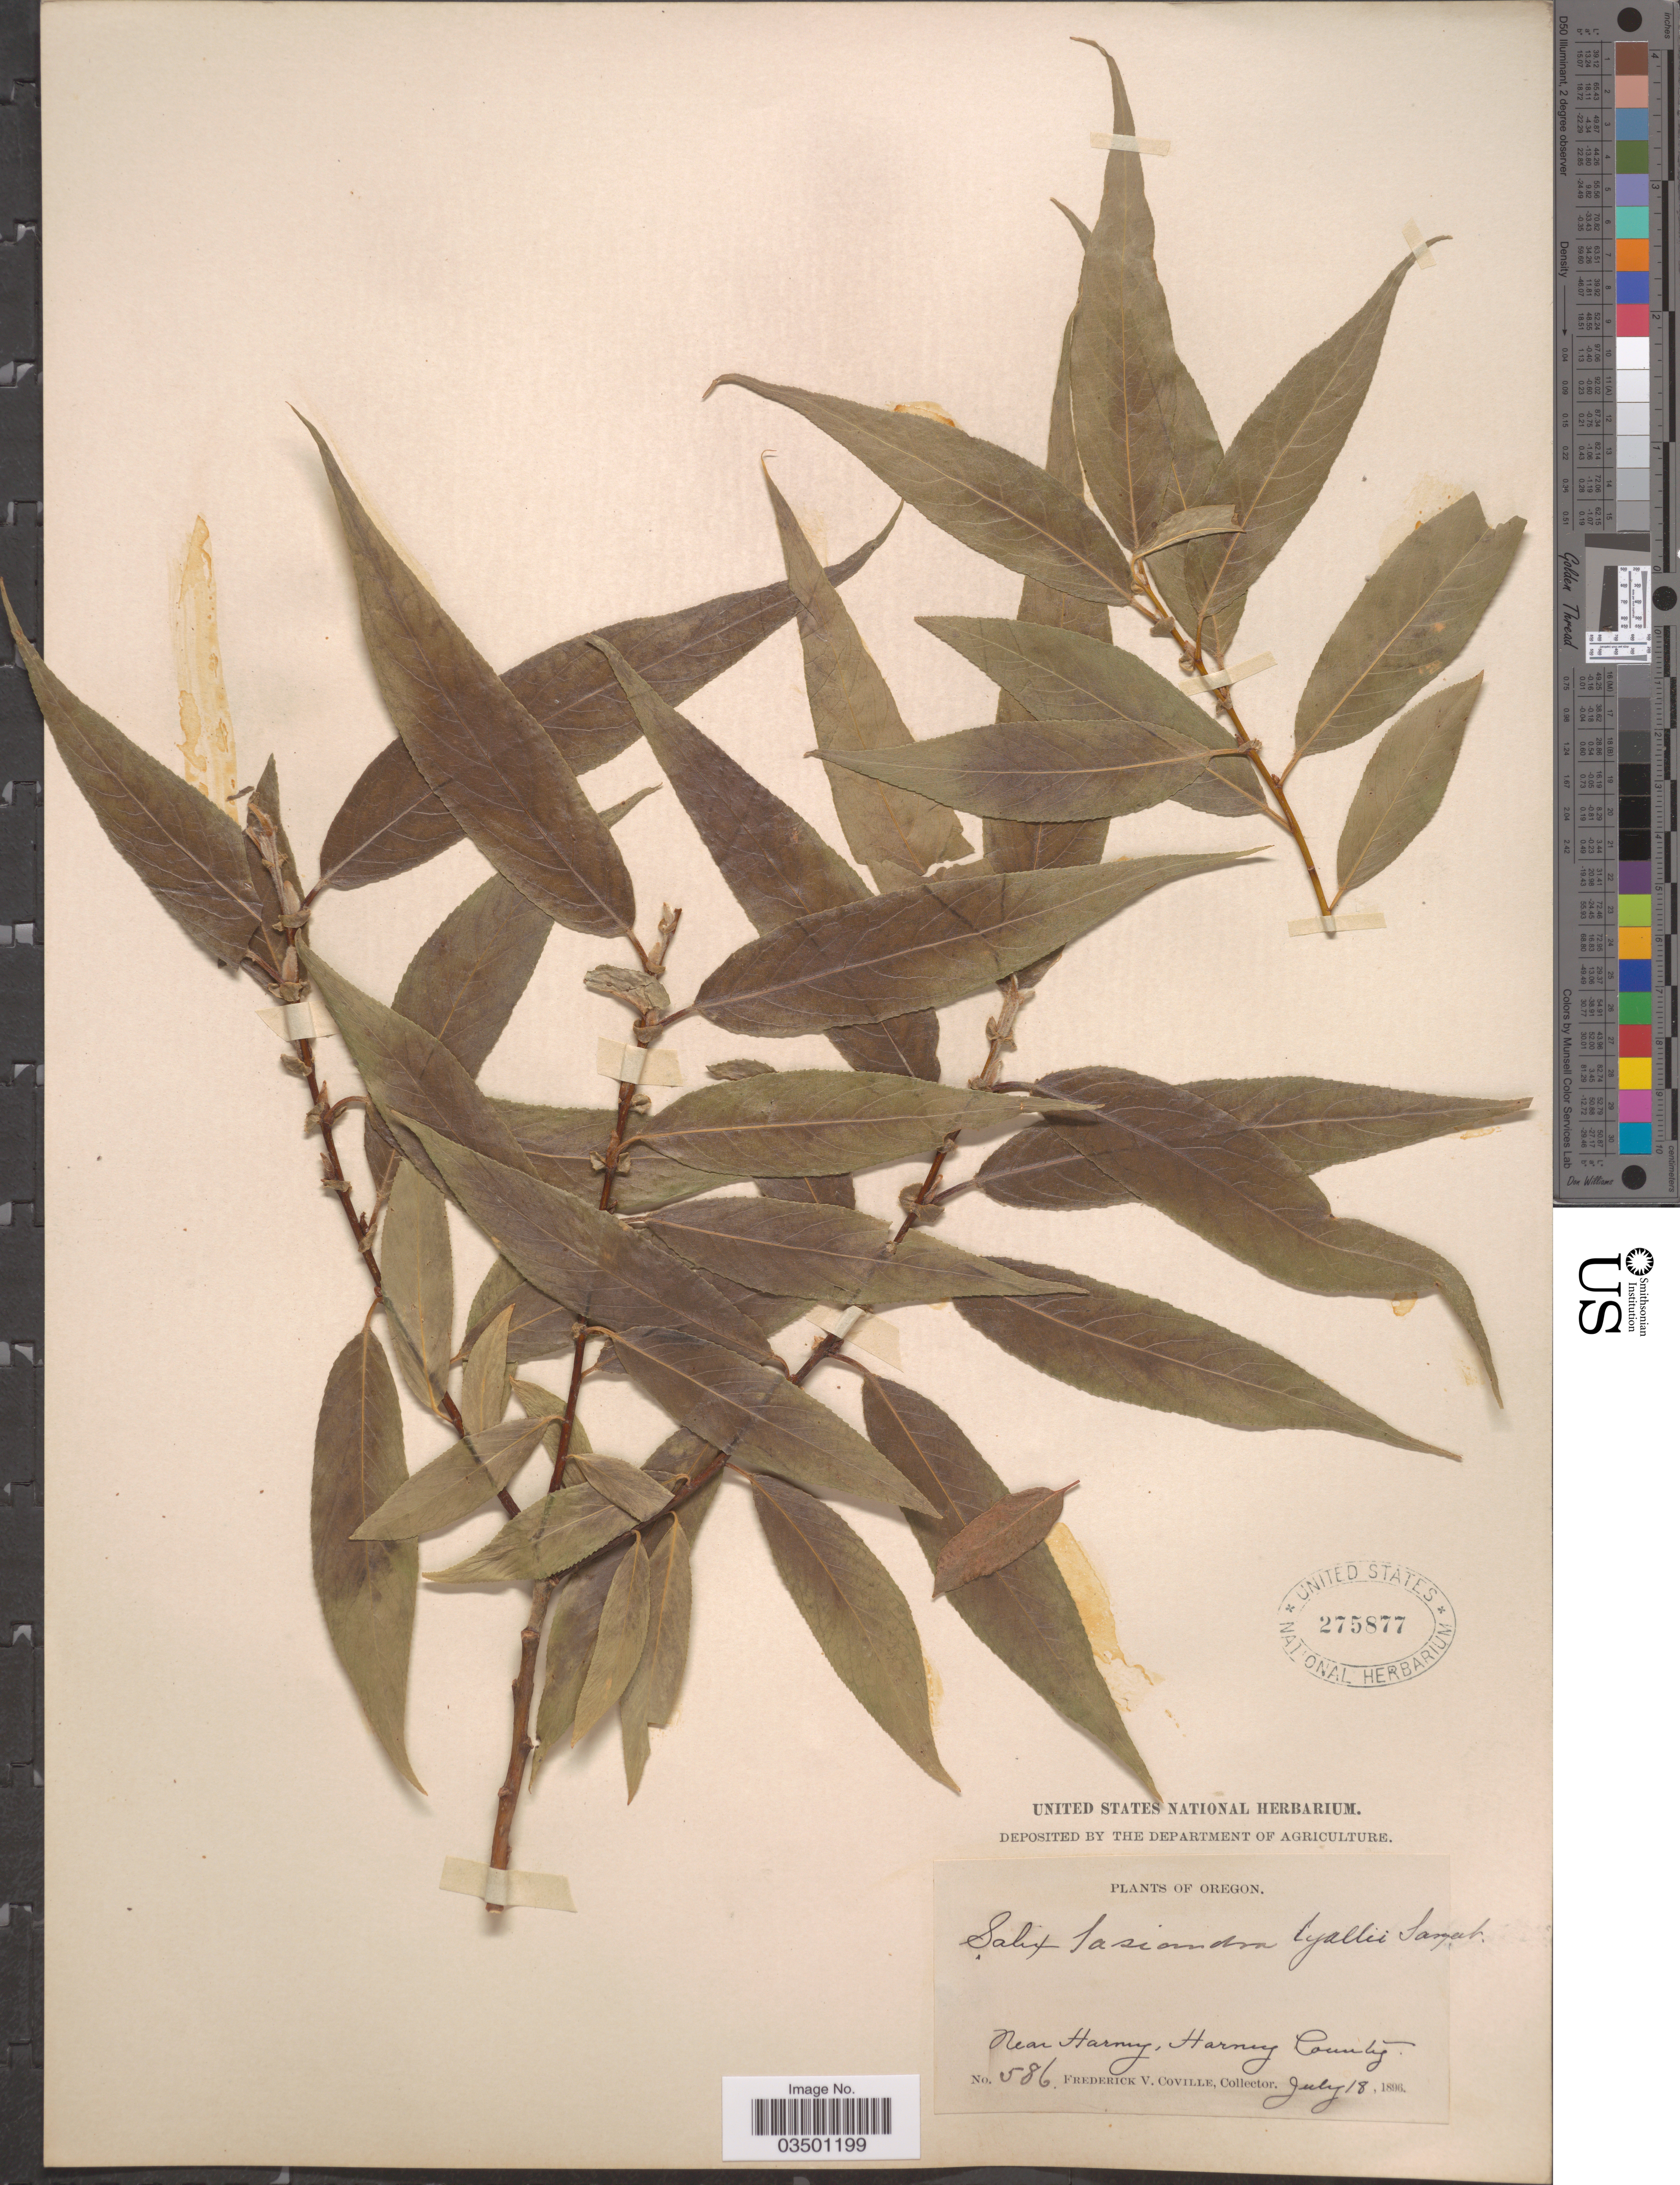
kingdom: Plantae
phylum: Tracheophyta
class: Magnoliopsida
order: Malpighiales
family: Salicaceae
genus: Salix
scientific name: Salix lasiandra var. lyallii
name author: Sarg.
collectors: F. V. Coville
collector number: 586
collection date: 1896-07-18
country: United States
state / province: Oregon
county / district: Harney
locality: Near Harney, Harney County.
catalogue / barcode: US 275877